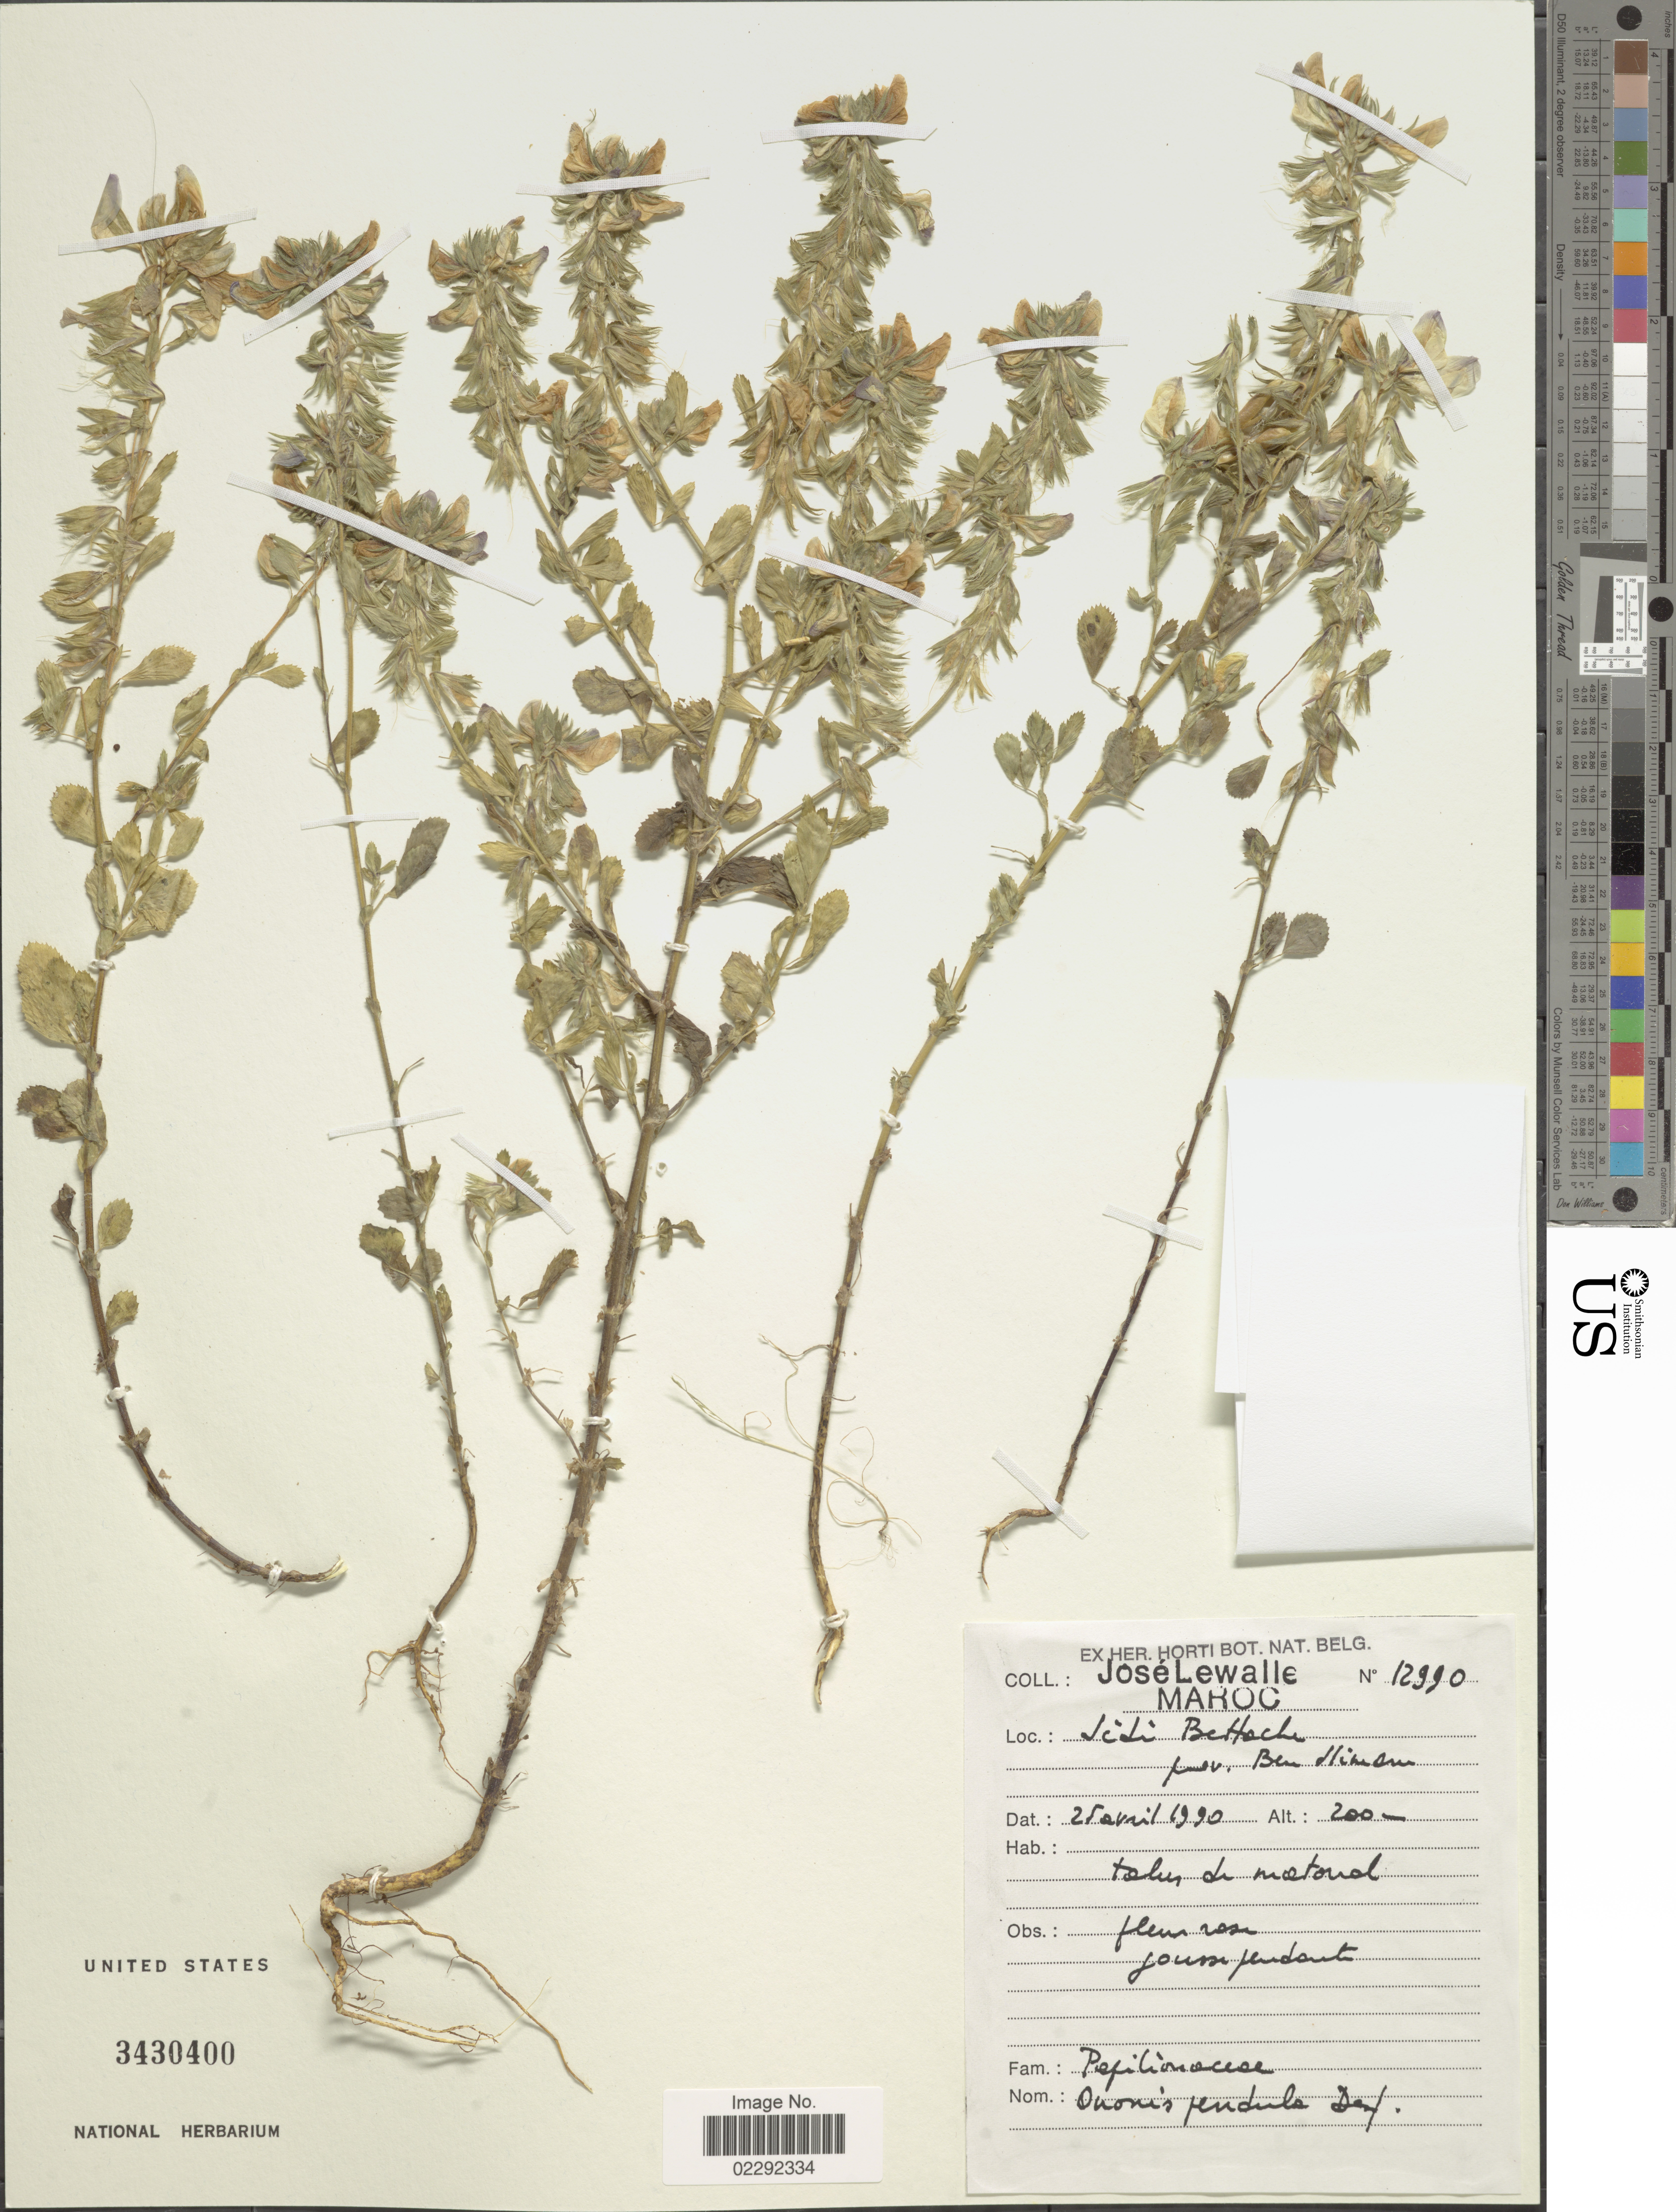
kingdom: Plantae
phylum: Tracheophyta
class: Magnoliopsida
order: Fabales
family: Fabaceae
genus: Ononis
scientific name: Ononis pendula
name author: Desf.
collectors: J. Lewalle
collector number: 12990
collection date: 1990-04-25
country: Morocco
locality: Sidi Bettache. prov. Ben Sliman.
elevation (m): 200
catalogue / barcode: US 3430400